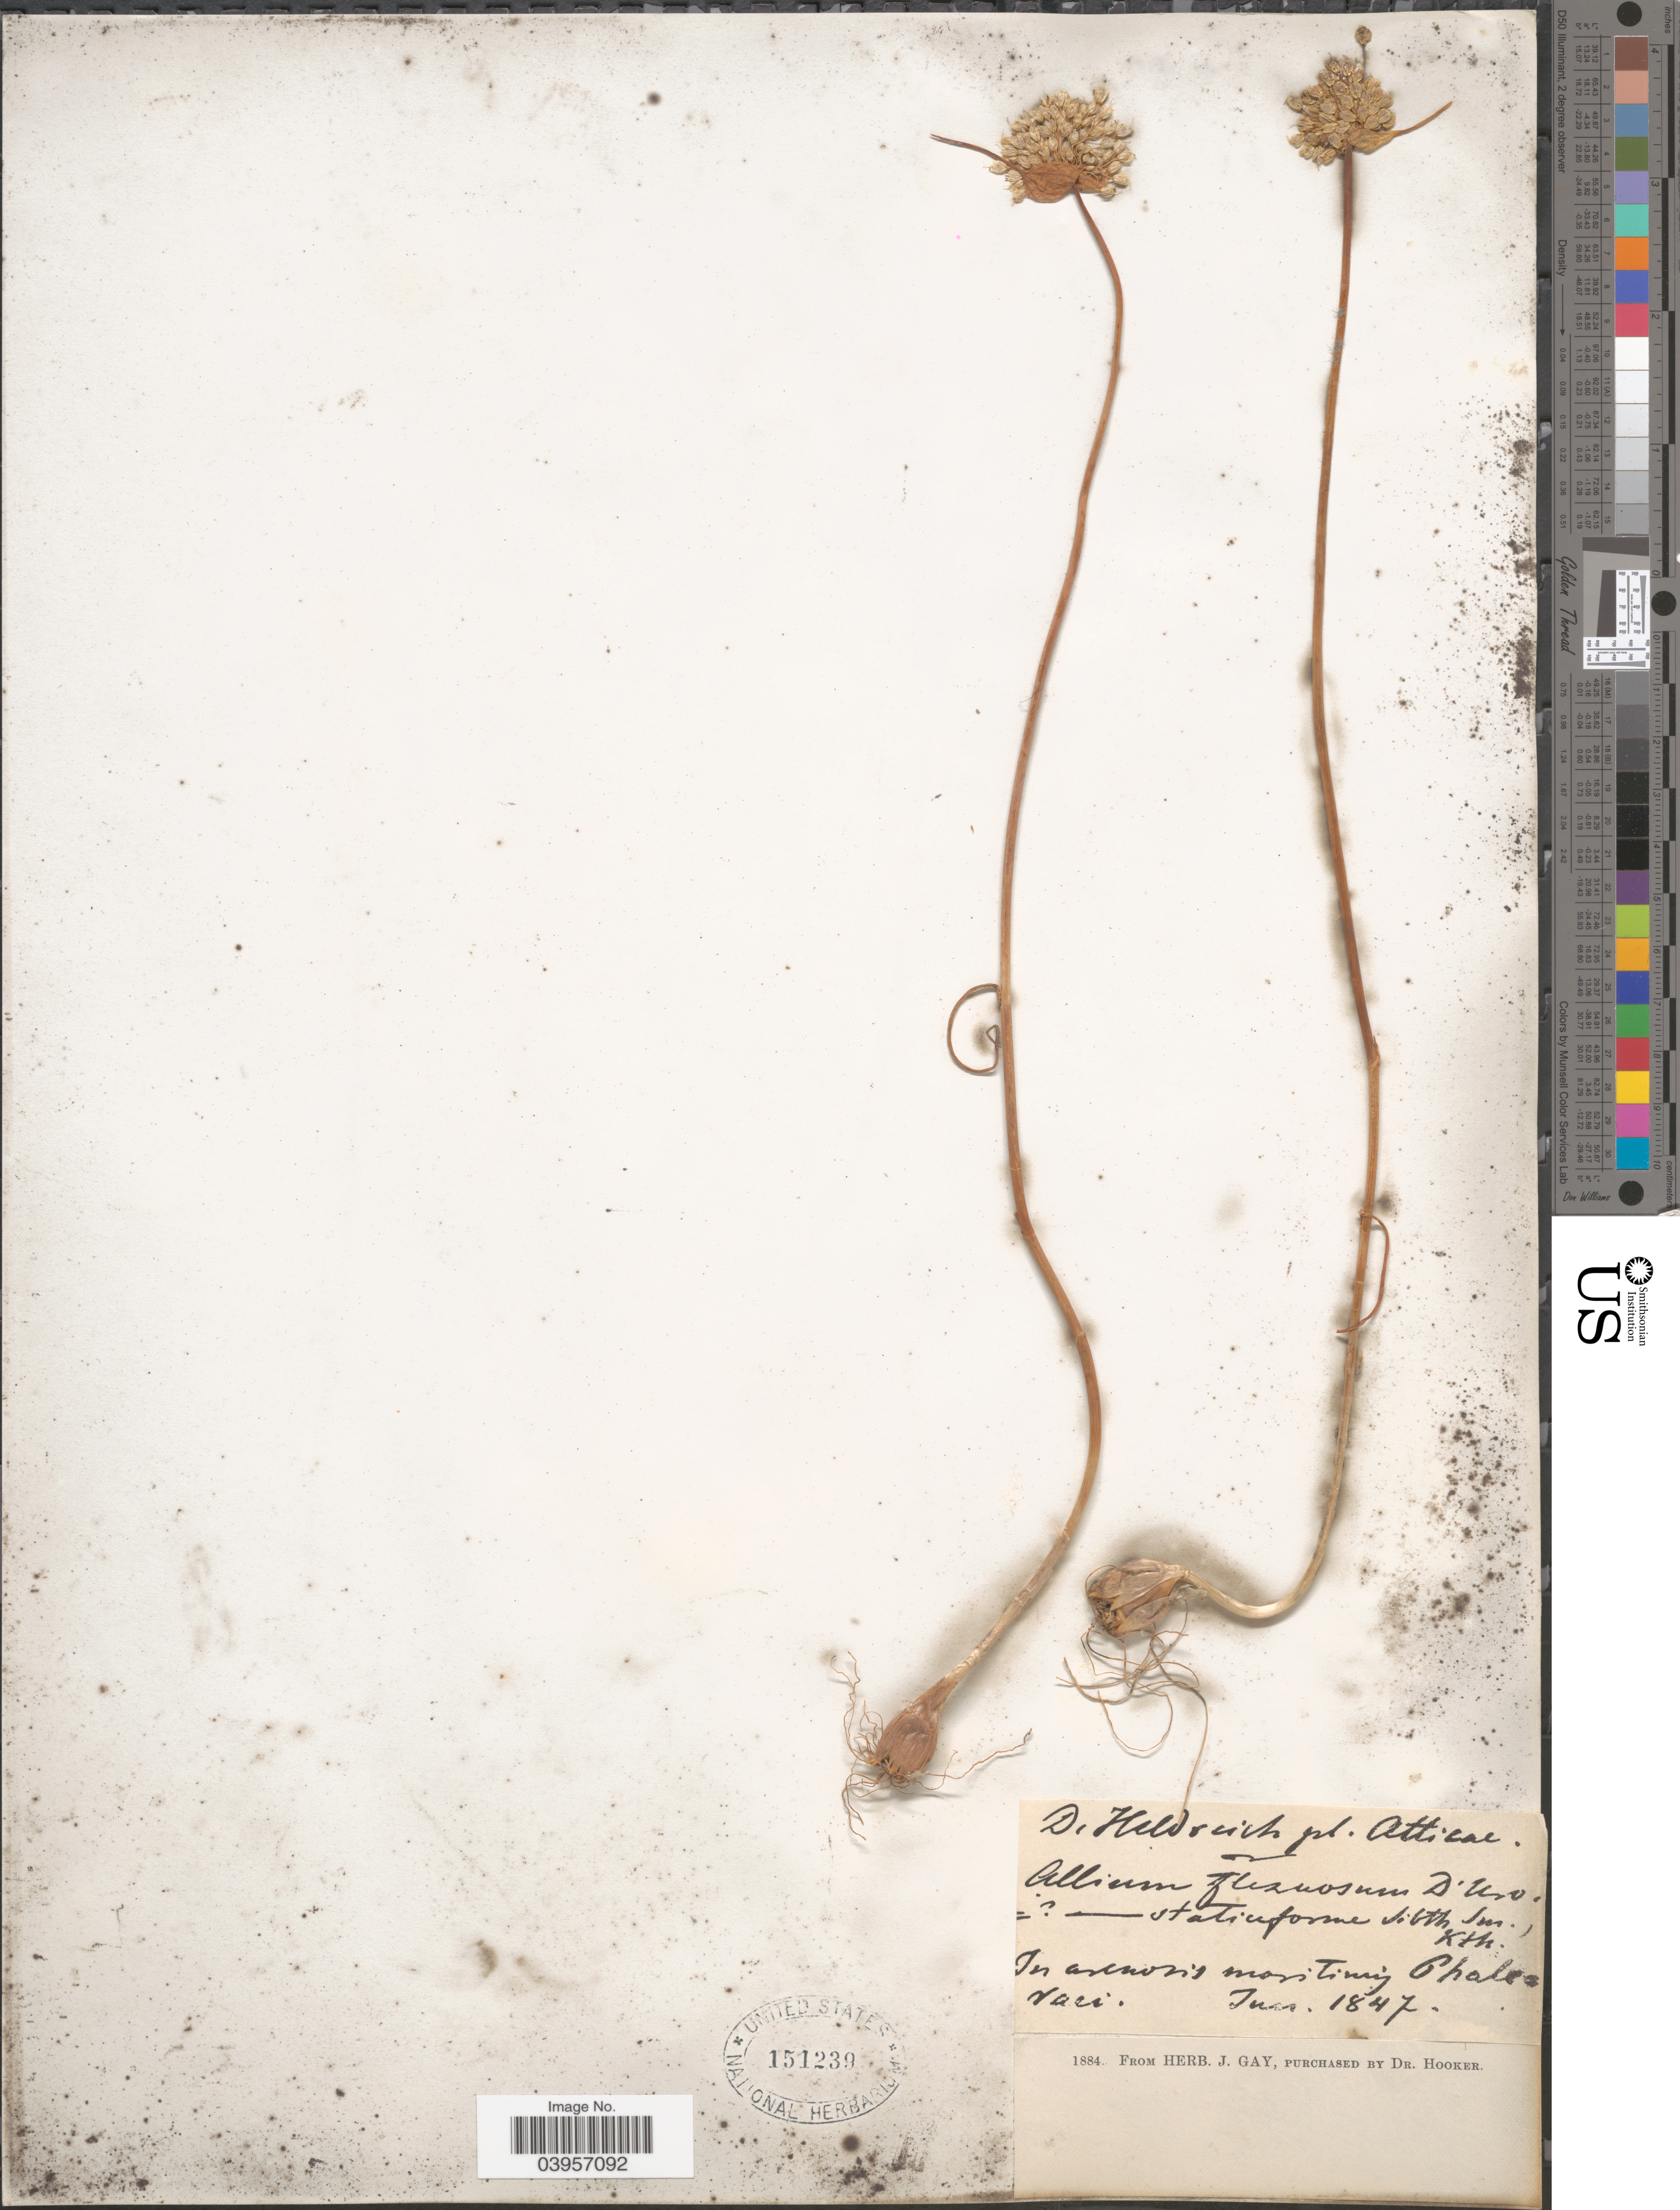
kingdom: Plantae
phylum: Tracheophyta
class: Liliopsida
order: Asparagales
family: Amaryllidaceae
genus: Allium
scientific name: Allium flexuosum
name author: d'Urv.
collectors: -. De Heldreich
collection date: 1847-06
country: Greece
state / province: Attica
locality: In arenosis maritimis Chalcis Vari.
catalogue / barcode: US 151239